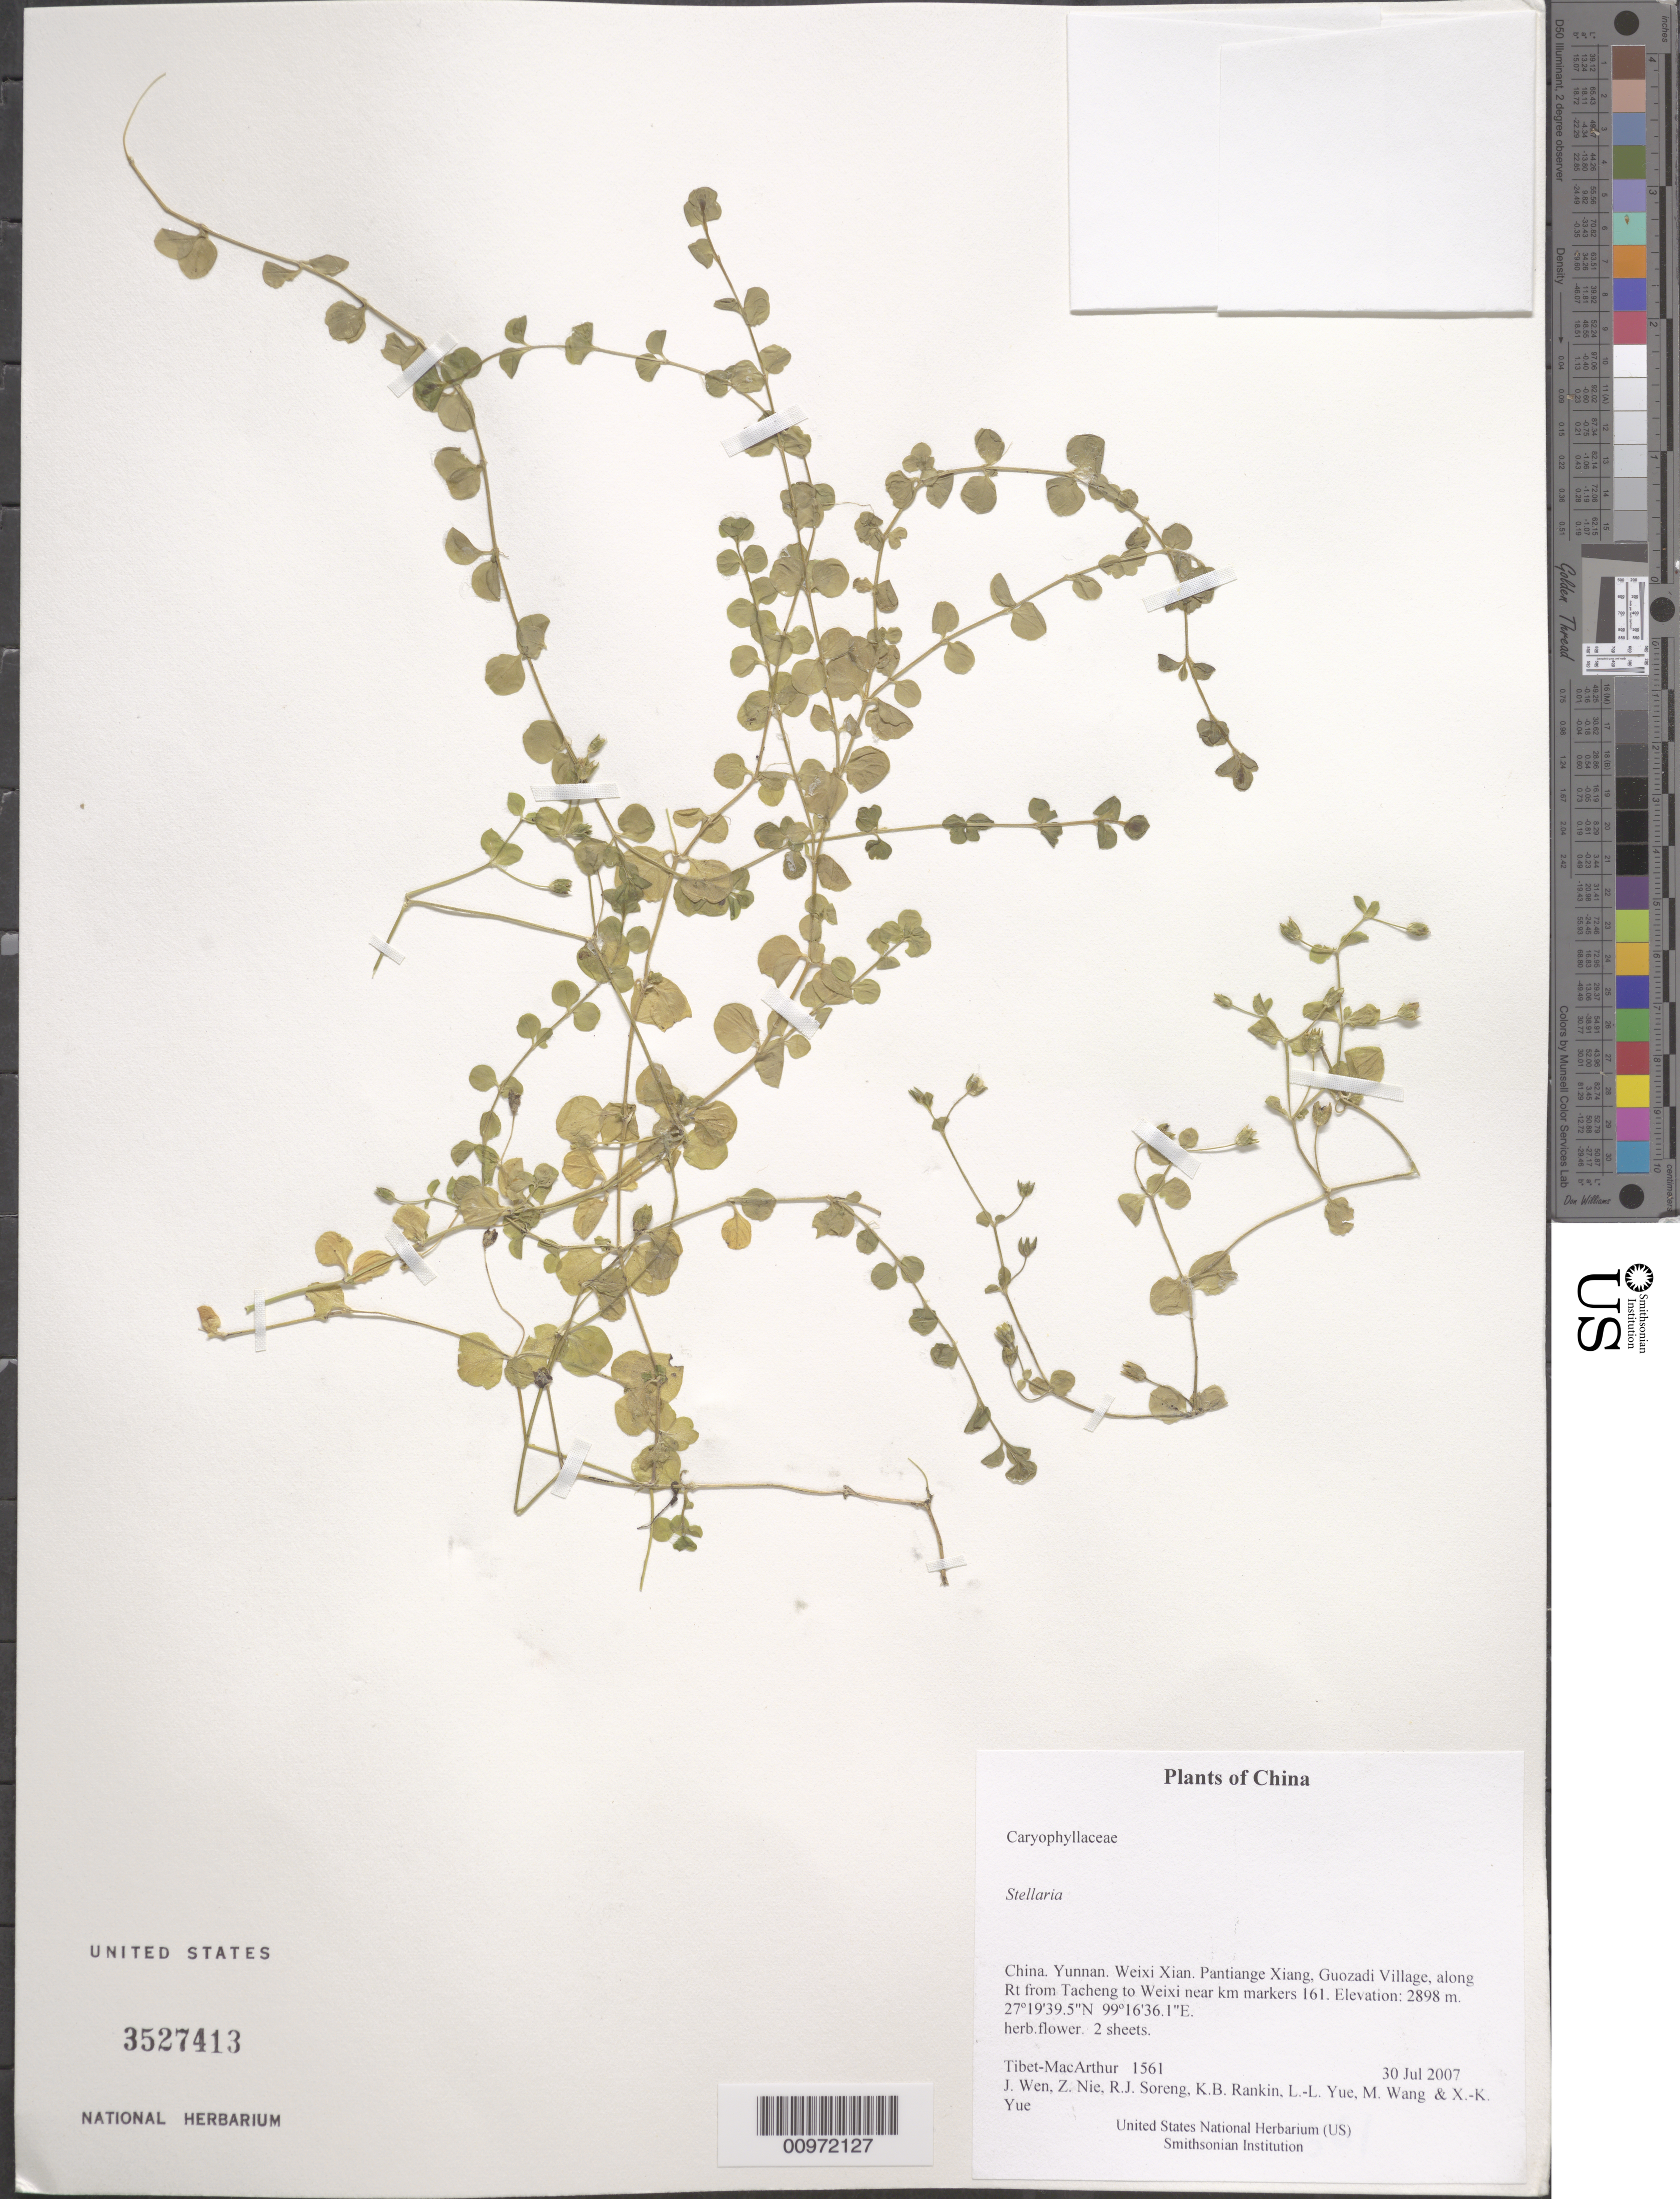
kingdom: Plantae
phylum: Tracheophyta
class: Magnoliopsida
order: Caryophyllales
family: Caryophyllaceae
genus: Stellaria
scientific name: Stellaria sp.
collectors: Tibet-MacArthur, J. Wen, Z. Nie, R. J. Soreng, K. Rankin, L. Yue, M. Wang & X. Yue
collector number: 1561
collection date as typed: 30 Jul 2007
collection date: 2007-07-30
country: China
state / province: Yunnan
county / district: Weixi Xian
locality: Pantiange Xiang, Guozadi Village, along Rt from Tacheng to Weixi near km markers 161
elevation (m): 2898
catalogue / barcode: US 3527413